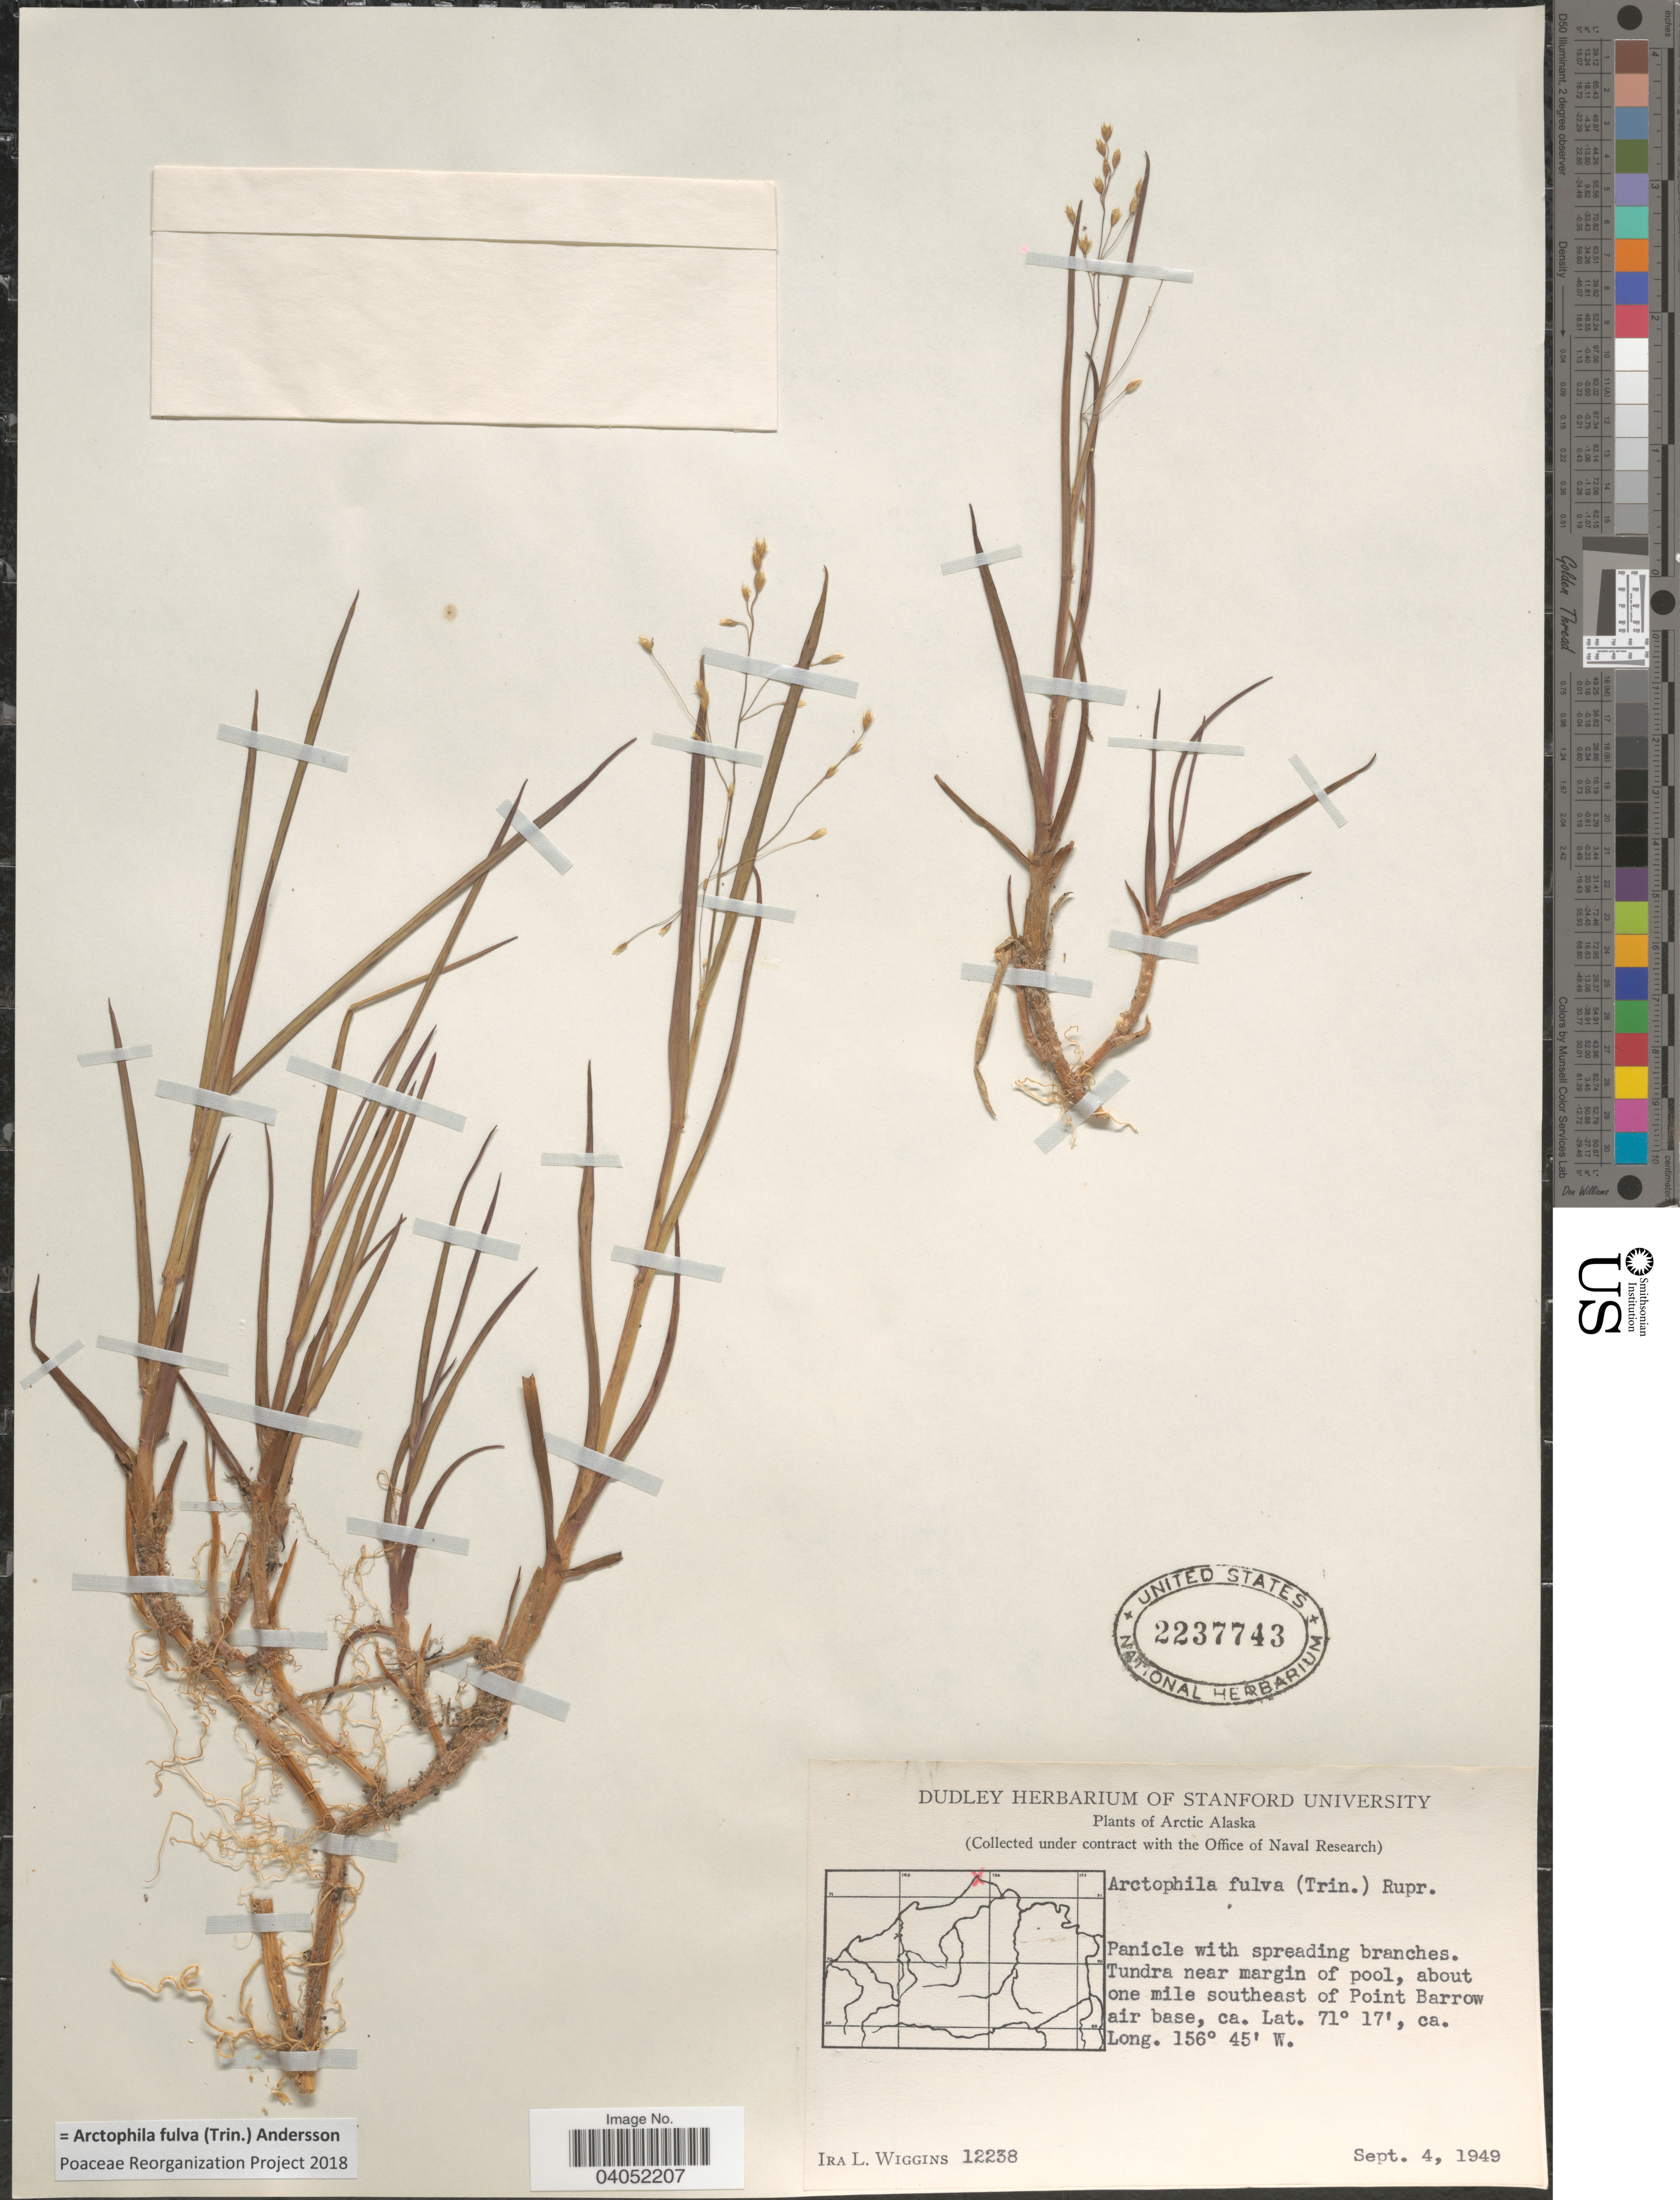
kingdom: Plantae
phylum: Tracheophyta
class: Liliopsida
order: Poales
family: Poaceae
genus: Arctophila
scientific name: Arctophila fulva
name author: (Trin.) Andersson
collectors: I. L. Wiggins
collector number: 12238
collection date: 1949-09-04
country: United States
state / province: Alaska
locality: Arctic Alaska. About one mile southeast of Point Barrow air base.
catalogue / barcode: US 2237743